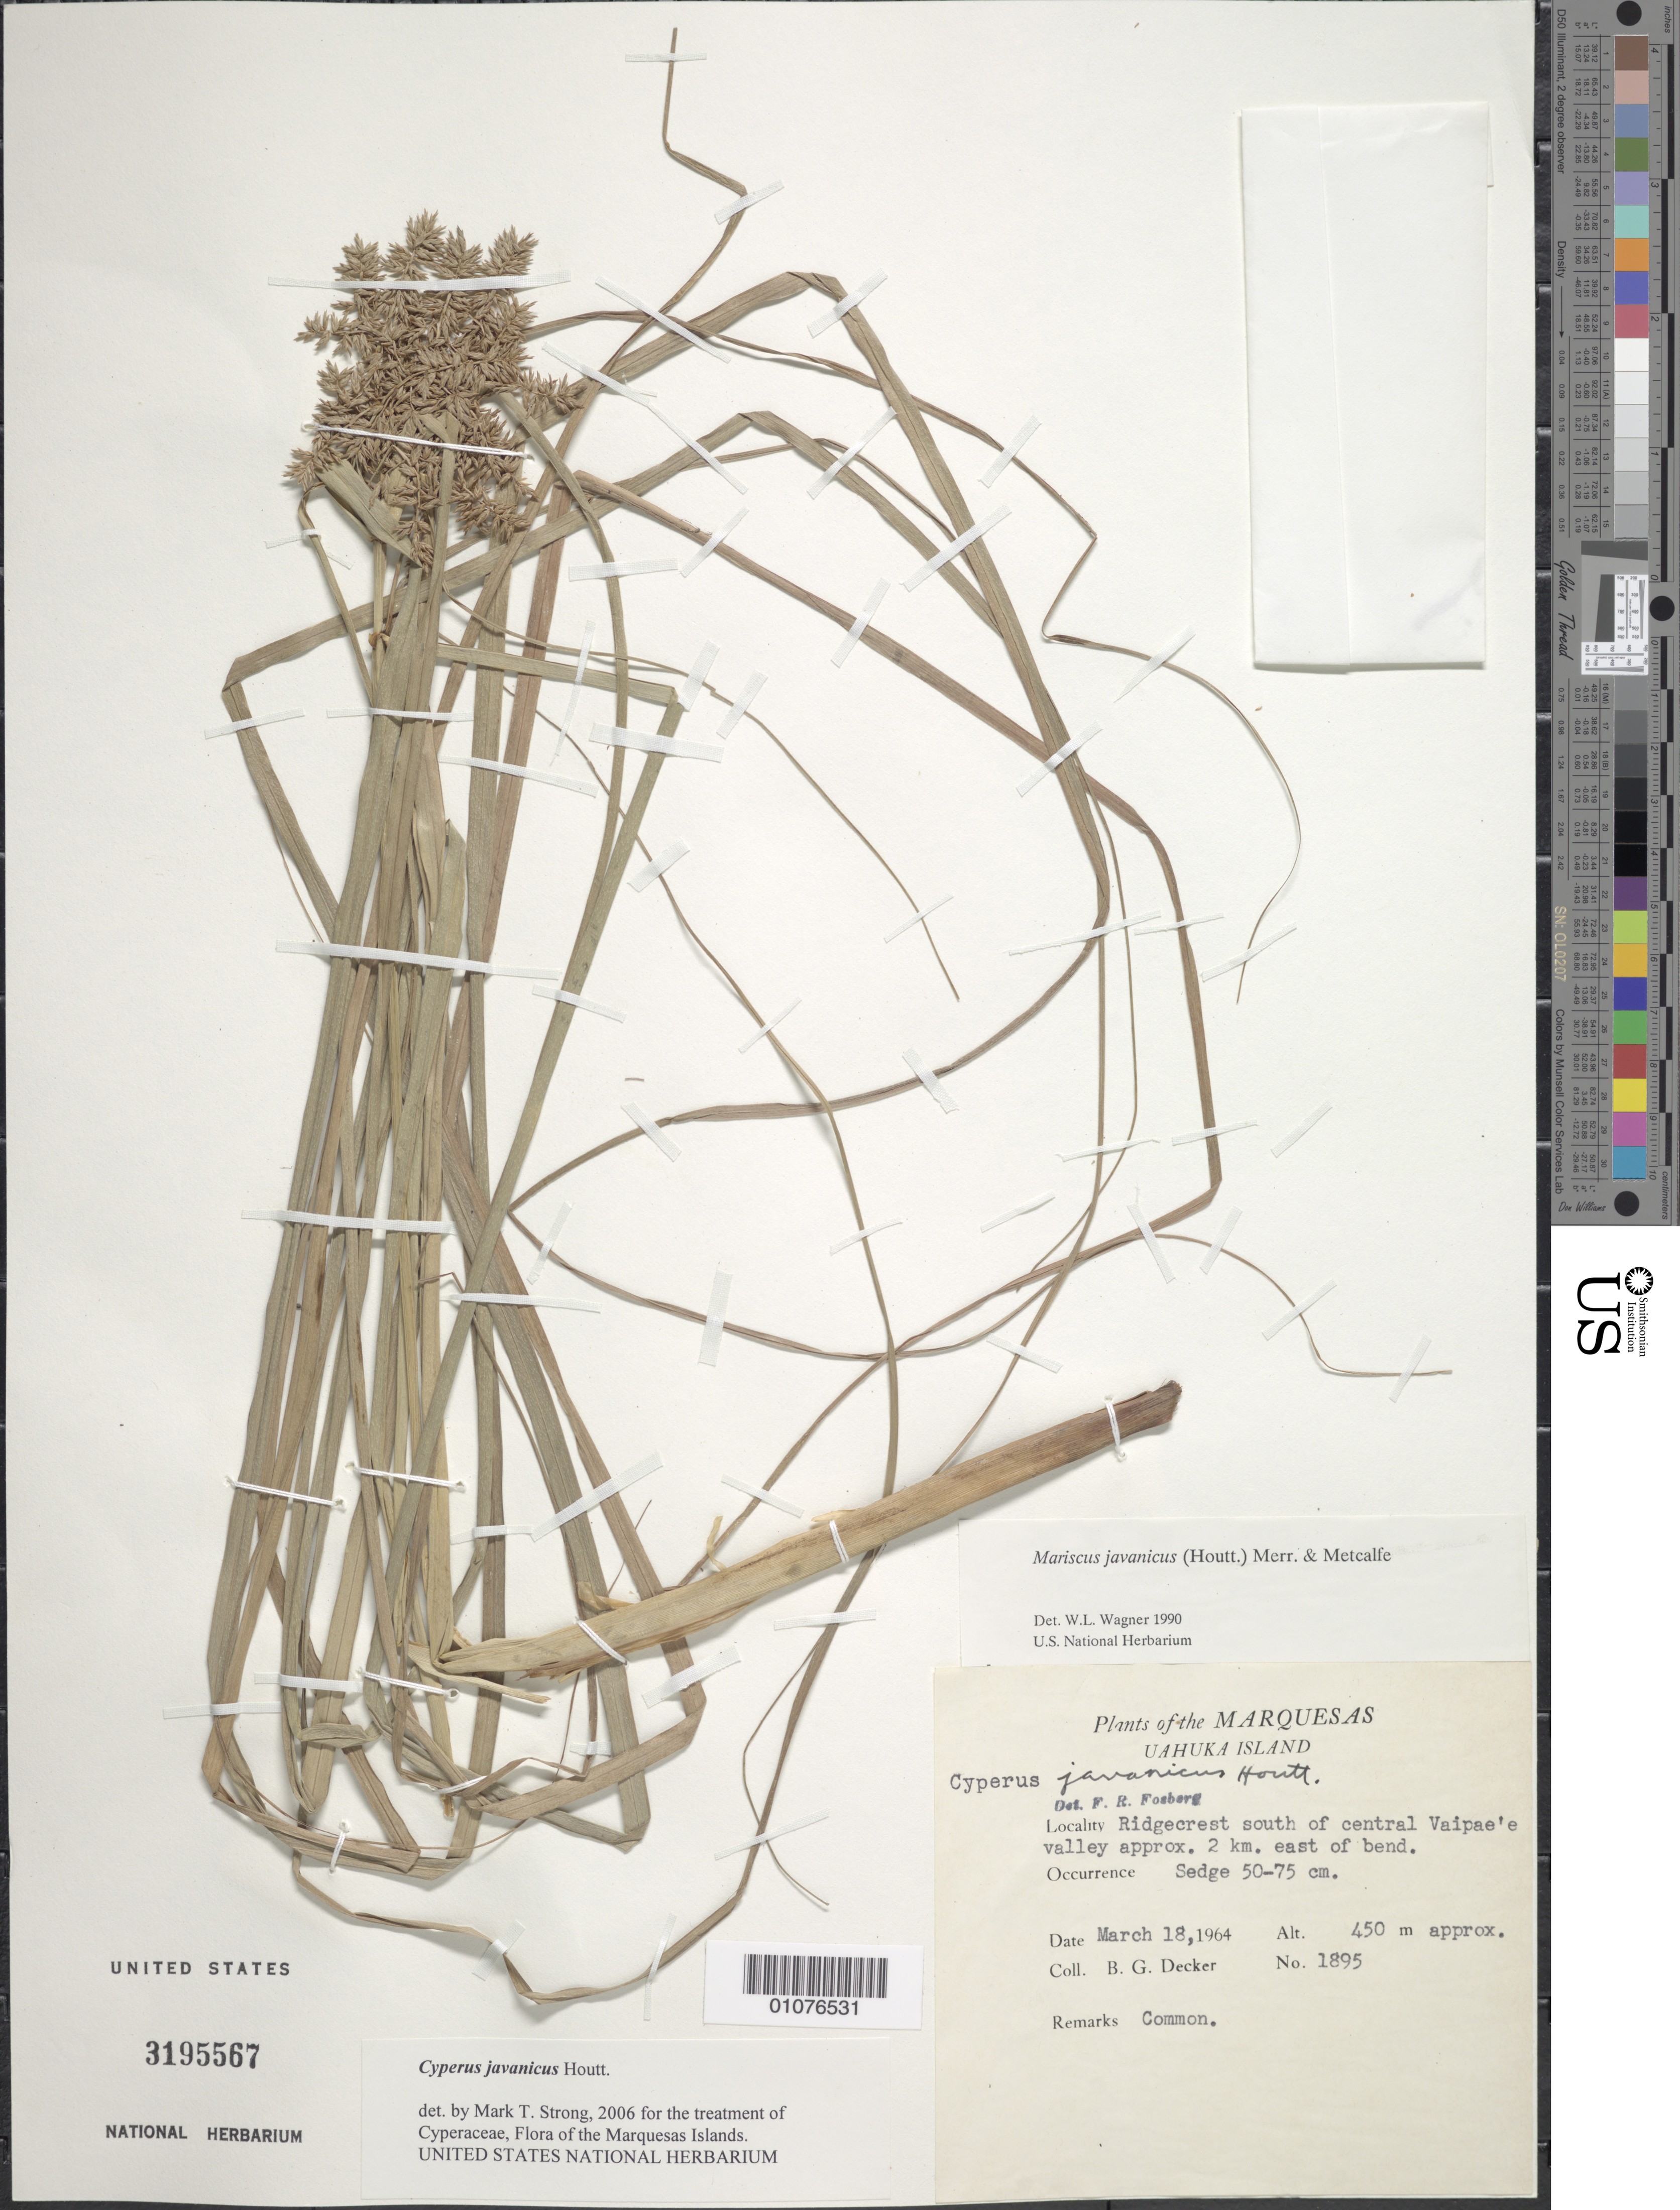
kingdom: Plantae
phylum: Tracheophyta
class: Liliopsida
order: Poales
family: Cyperaceae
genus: Cyperus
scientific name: Cyperus javanicus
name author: Houtt.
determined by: Strong, M. T., (US), Smithsonian Institution - National Museum of Natural History (UNITED STATES)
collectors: B. G. Decker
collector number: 1895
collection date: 1964-03-18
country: French Polynesia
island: Ua Huka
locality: ridgecrest S of central Vaipae'e Valley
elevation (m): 450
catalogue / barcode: US 3195567